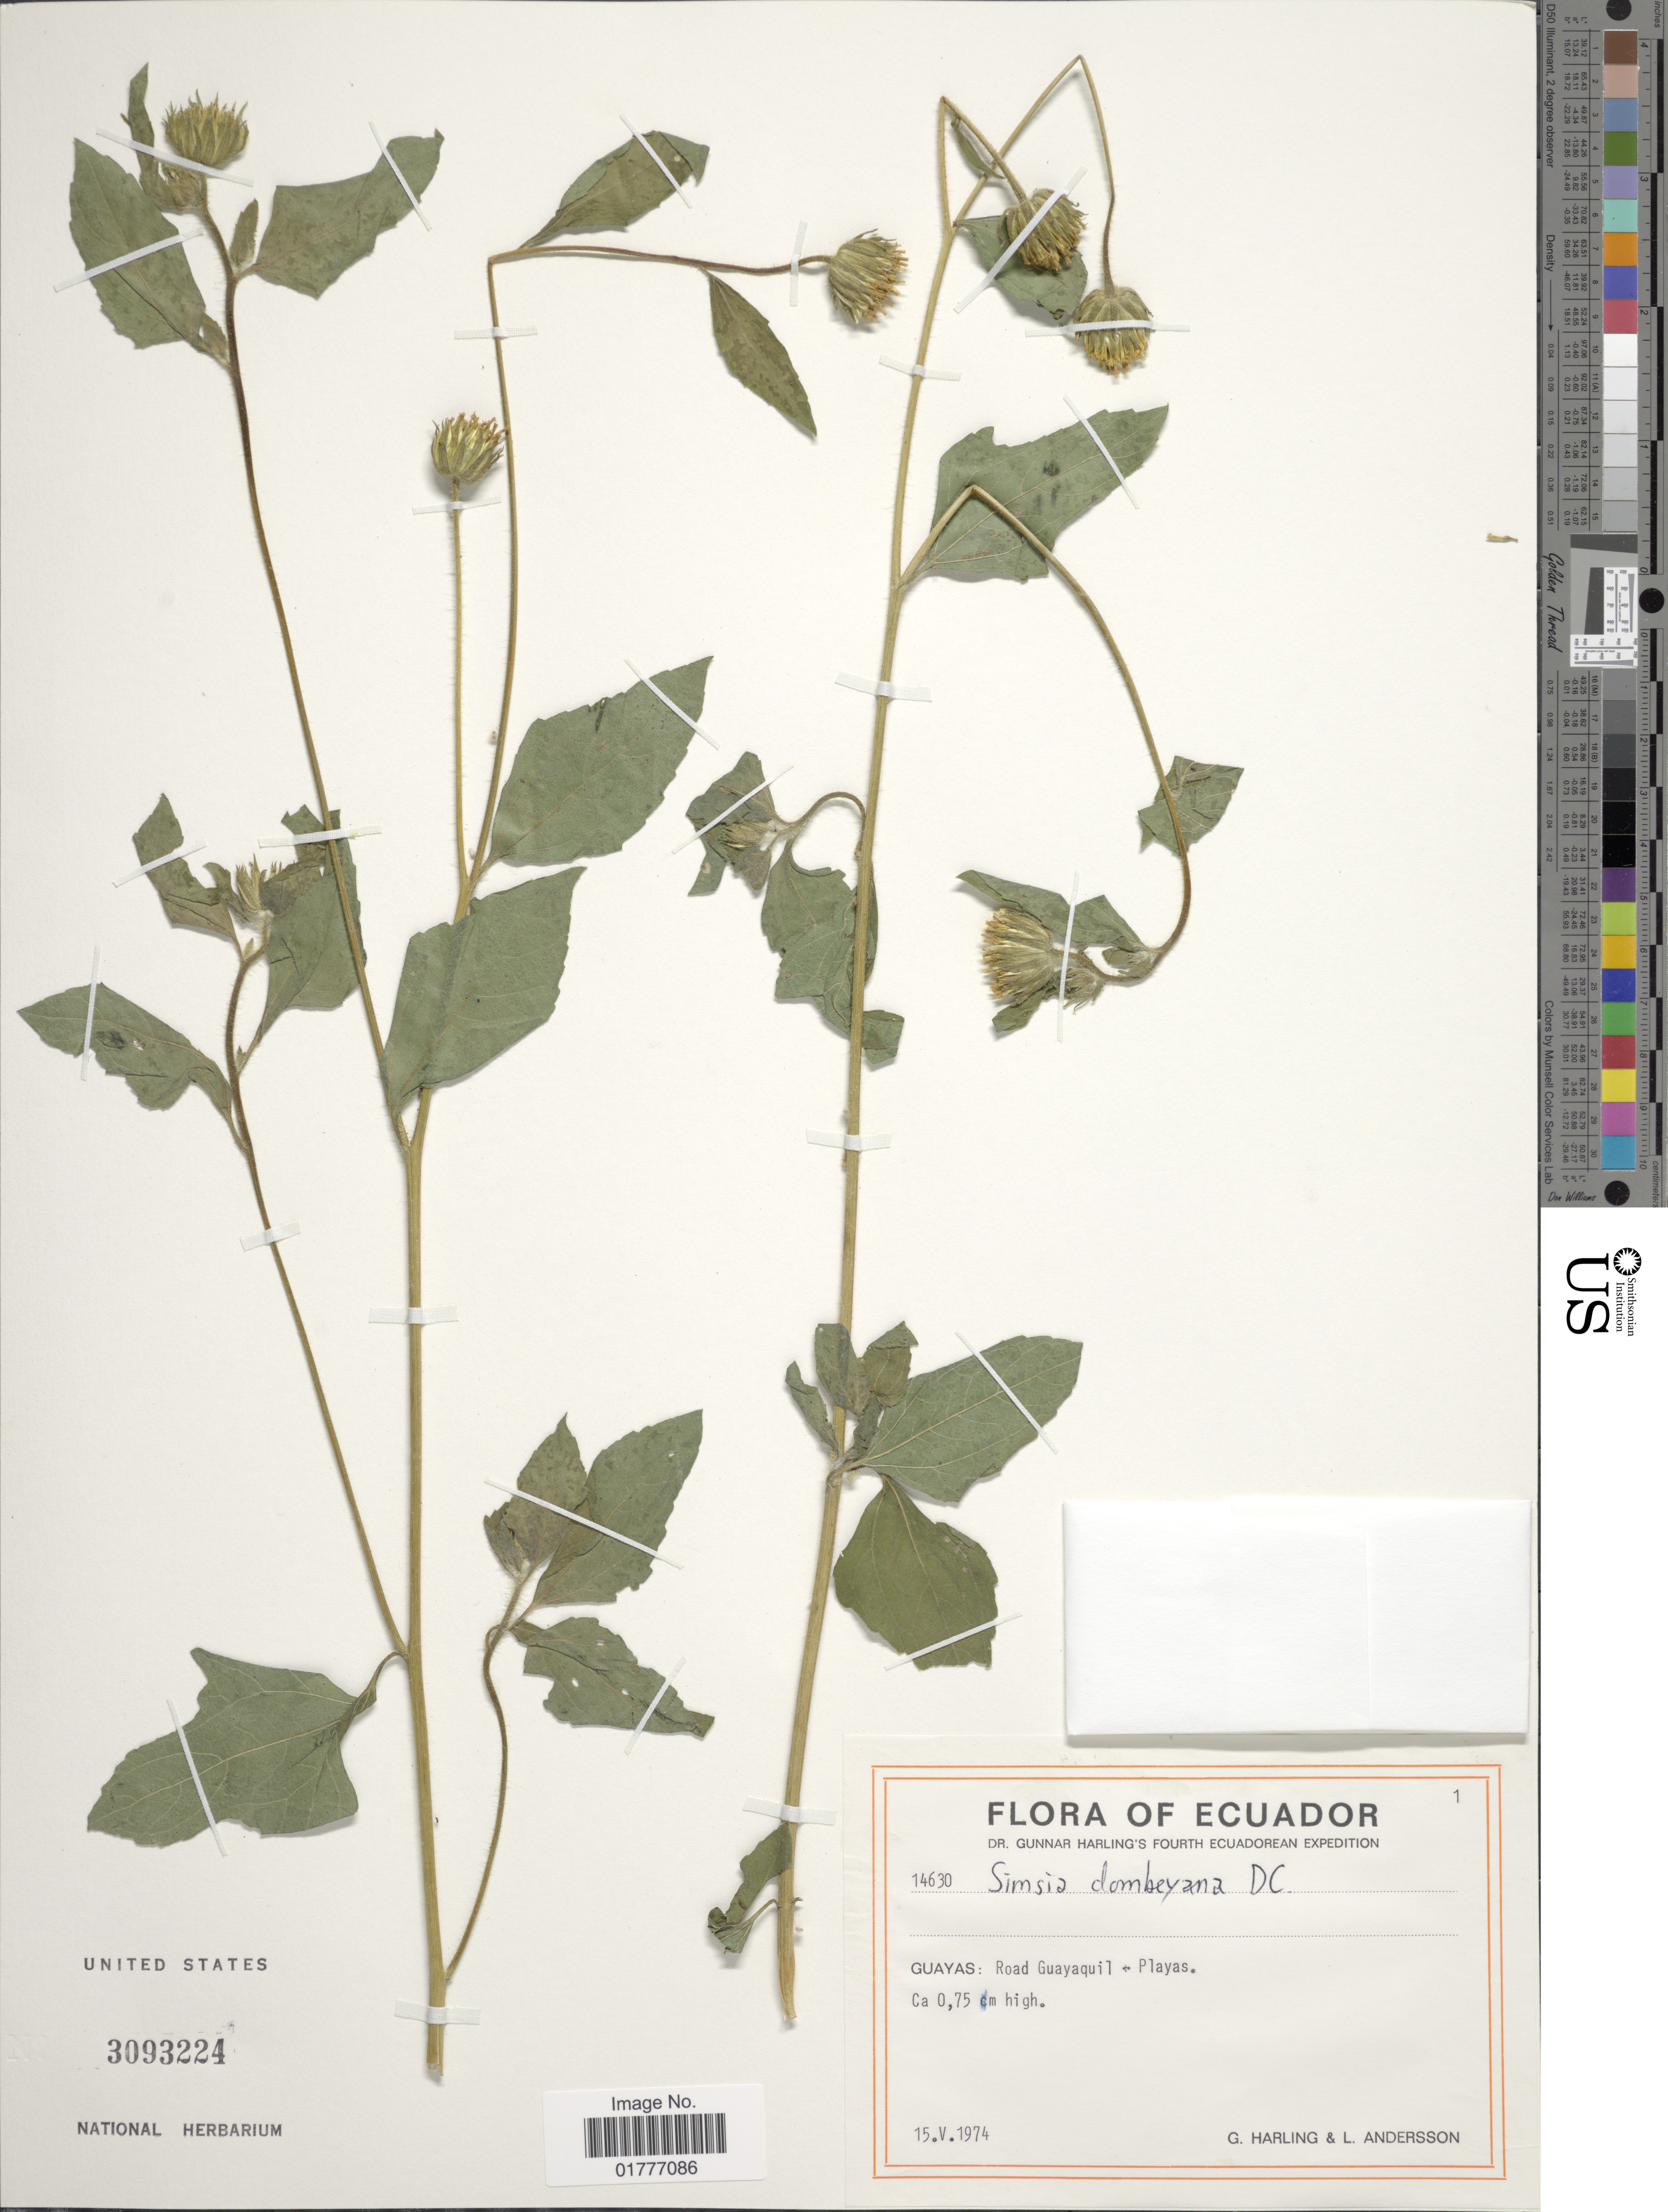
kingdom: Plantae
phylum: Tracheophyta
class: Magnoliopsida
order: Asterales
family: Asteraceae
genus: Simsia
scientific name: Simsia dombeyana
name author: DC.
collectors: G. Harling & L. Andersson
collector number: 14630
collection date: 1974-05-15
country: Ecuador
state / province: Guayas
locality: Road Guayquil-Playas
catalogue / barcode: US 3093224